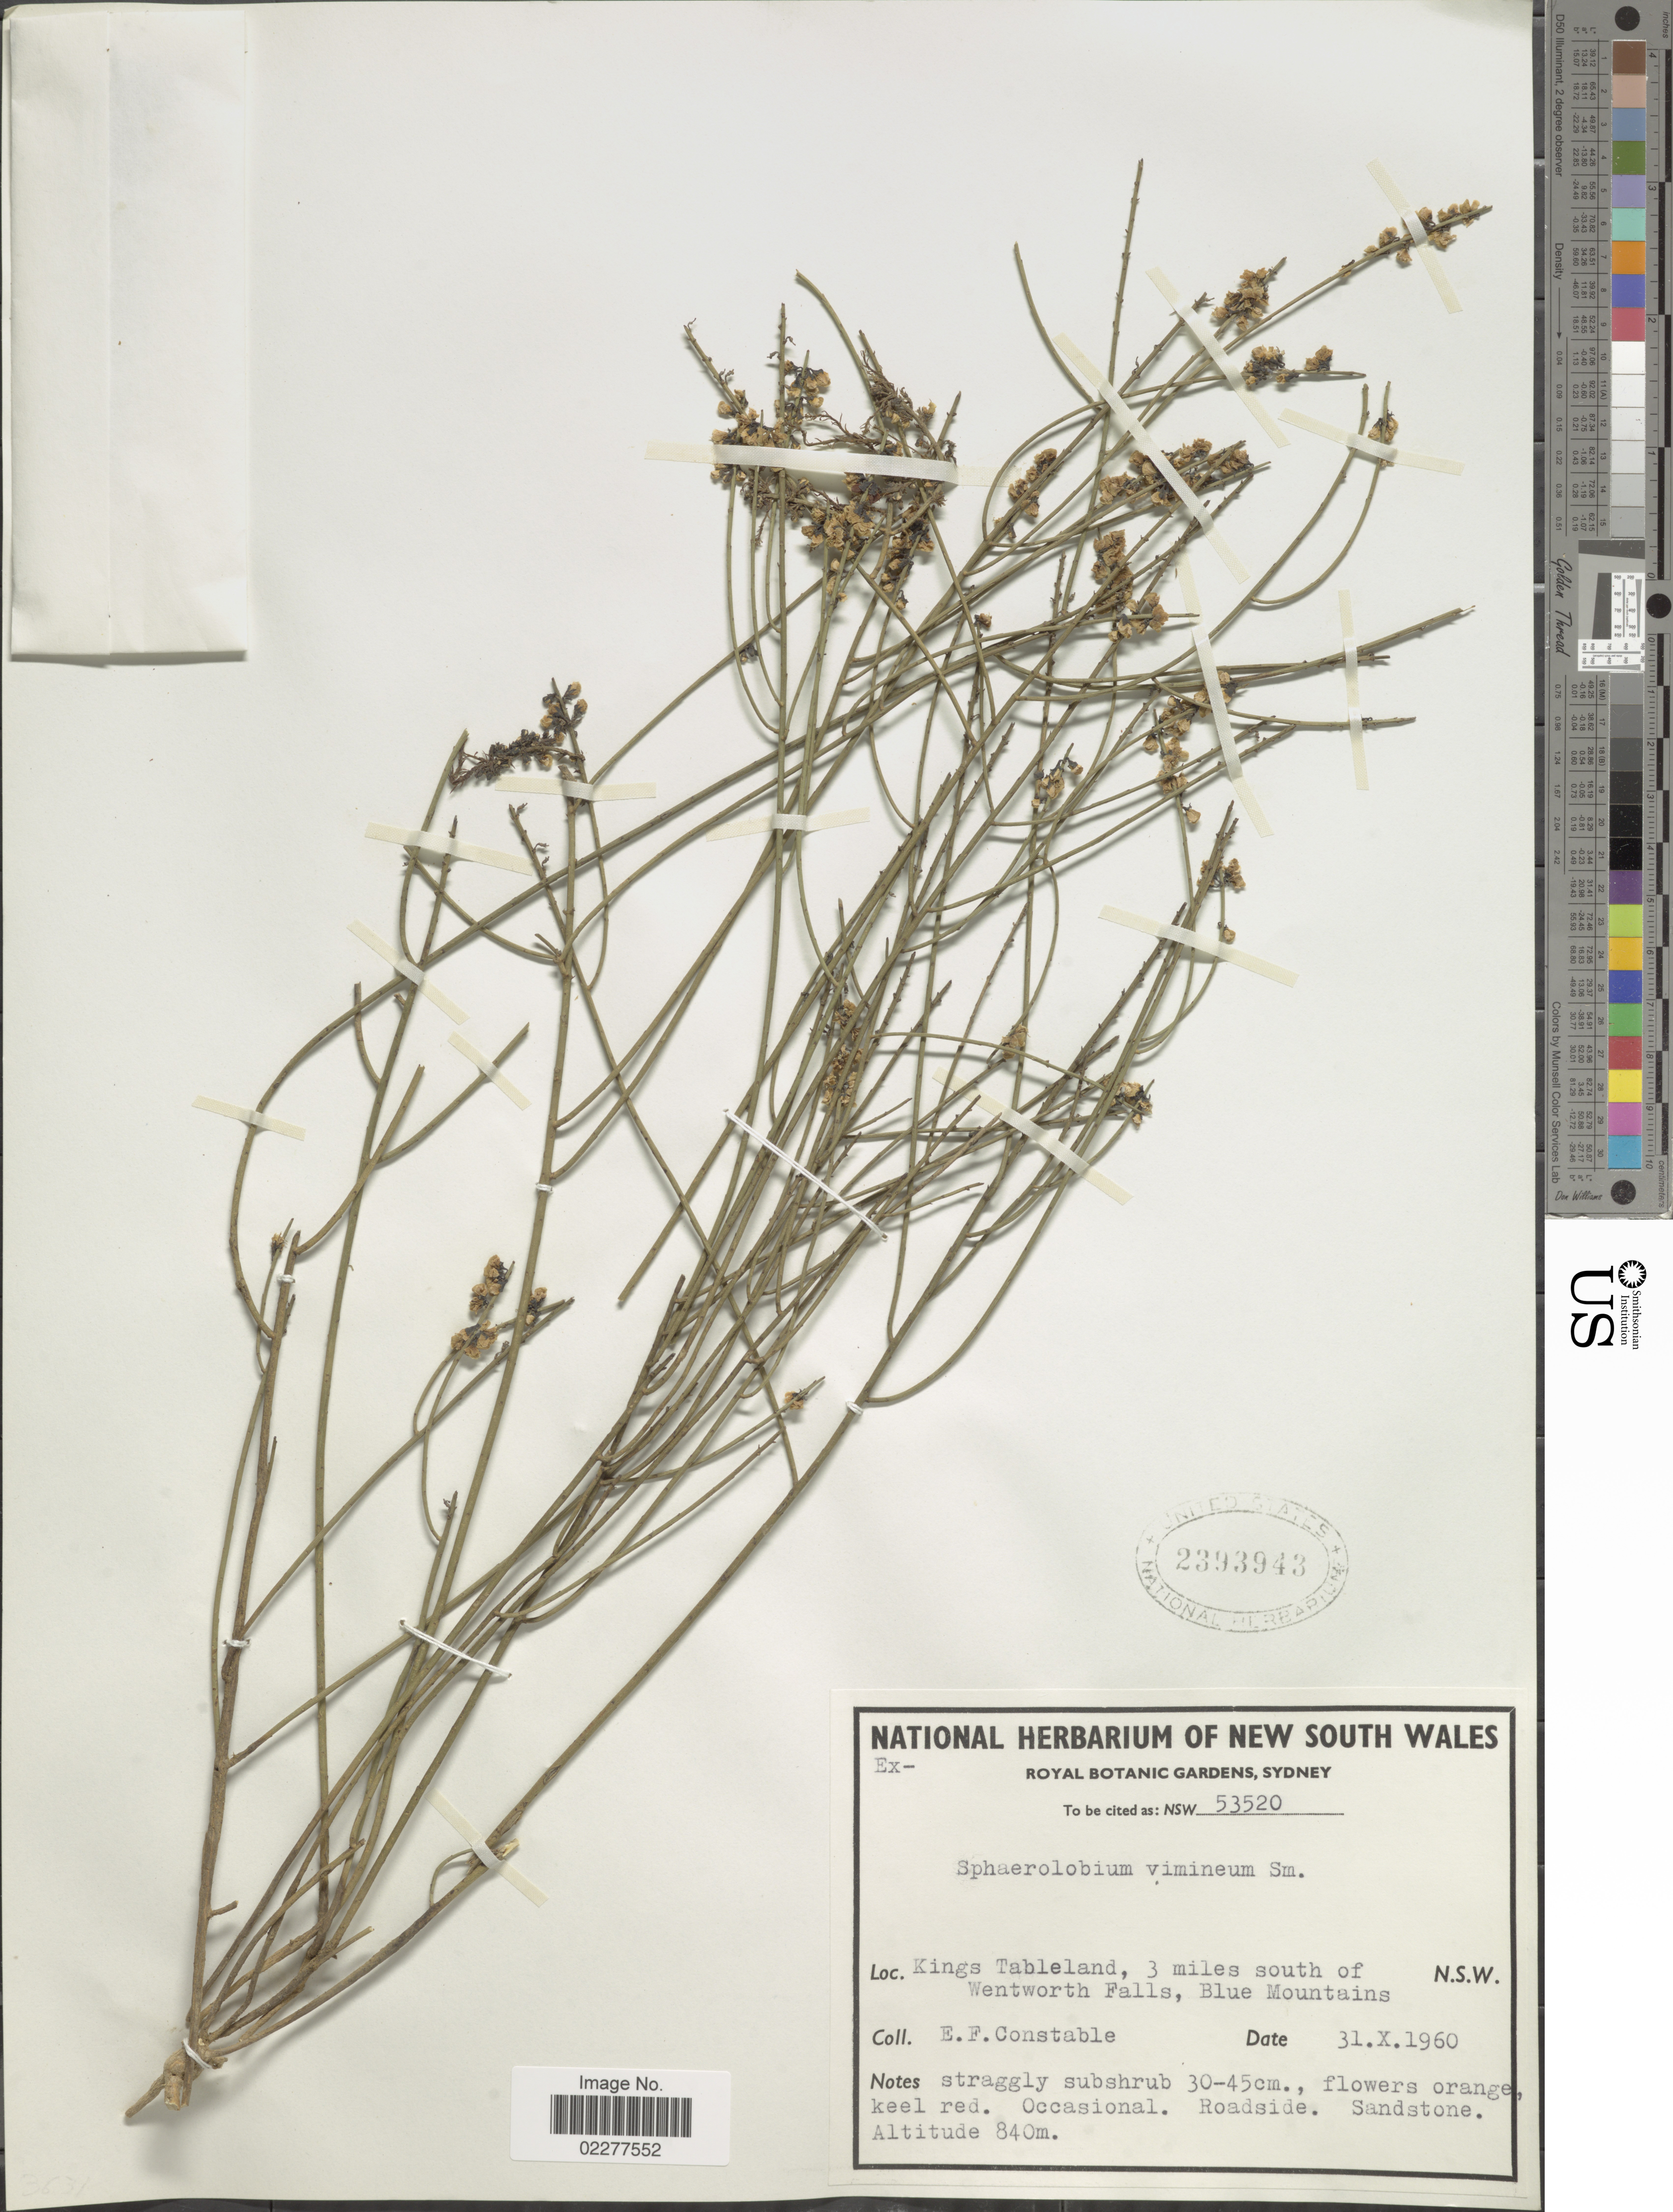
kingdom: Plantae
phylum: Tracheophyta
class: Magnoliopsida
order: Fabales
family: Fabaceae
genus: Sphaerolobium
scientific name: Sphaerolobium vimineum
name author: Sm.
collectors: E. F. Constable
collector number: NSW 53520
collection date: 1960-10-31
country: Australia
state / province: New South Wales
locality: Kings Tableland, 3 miles south of Wentworth Falls, Blue Mountains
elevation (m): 840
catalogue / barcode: US 2393943